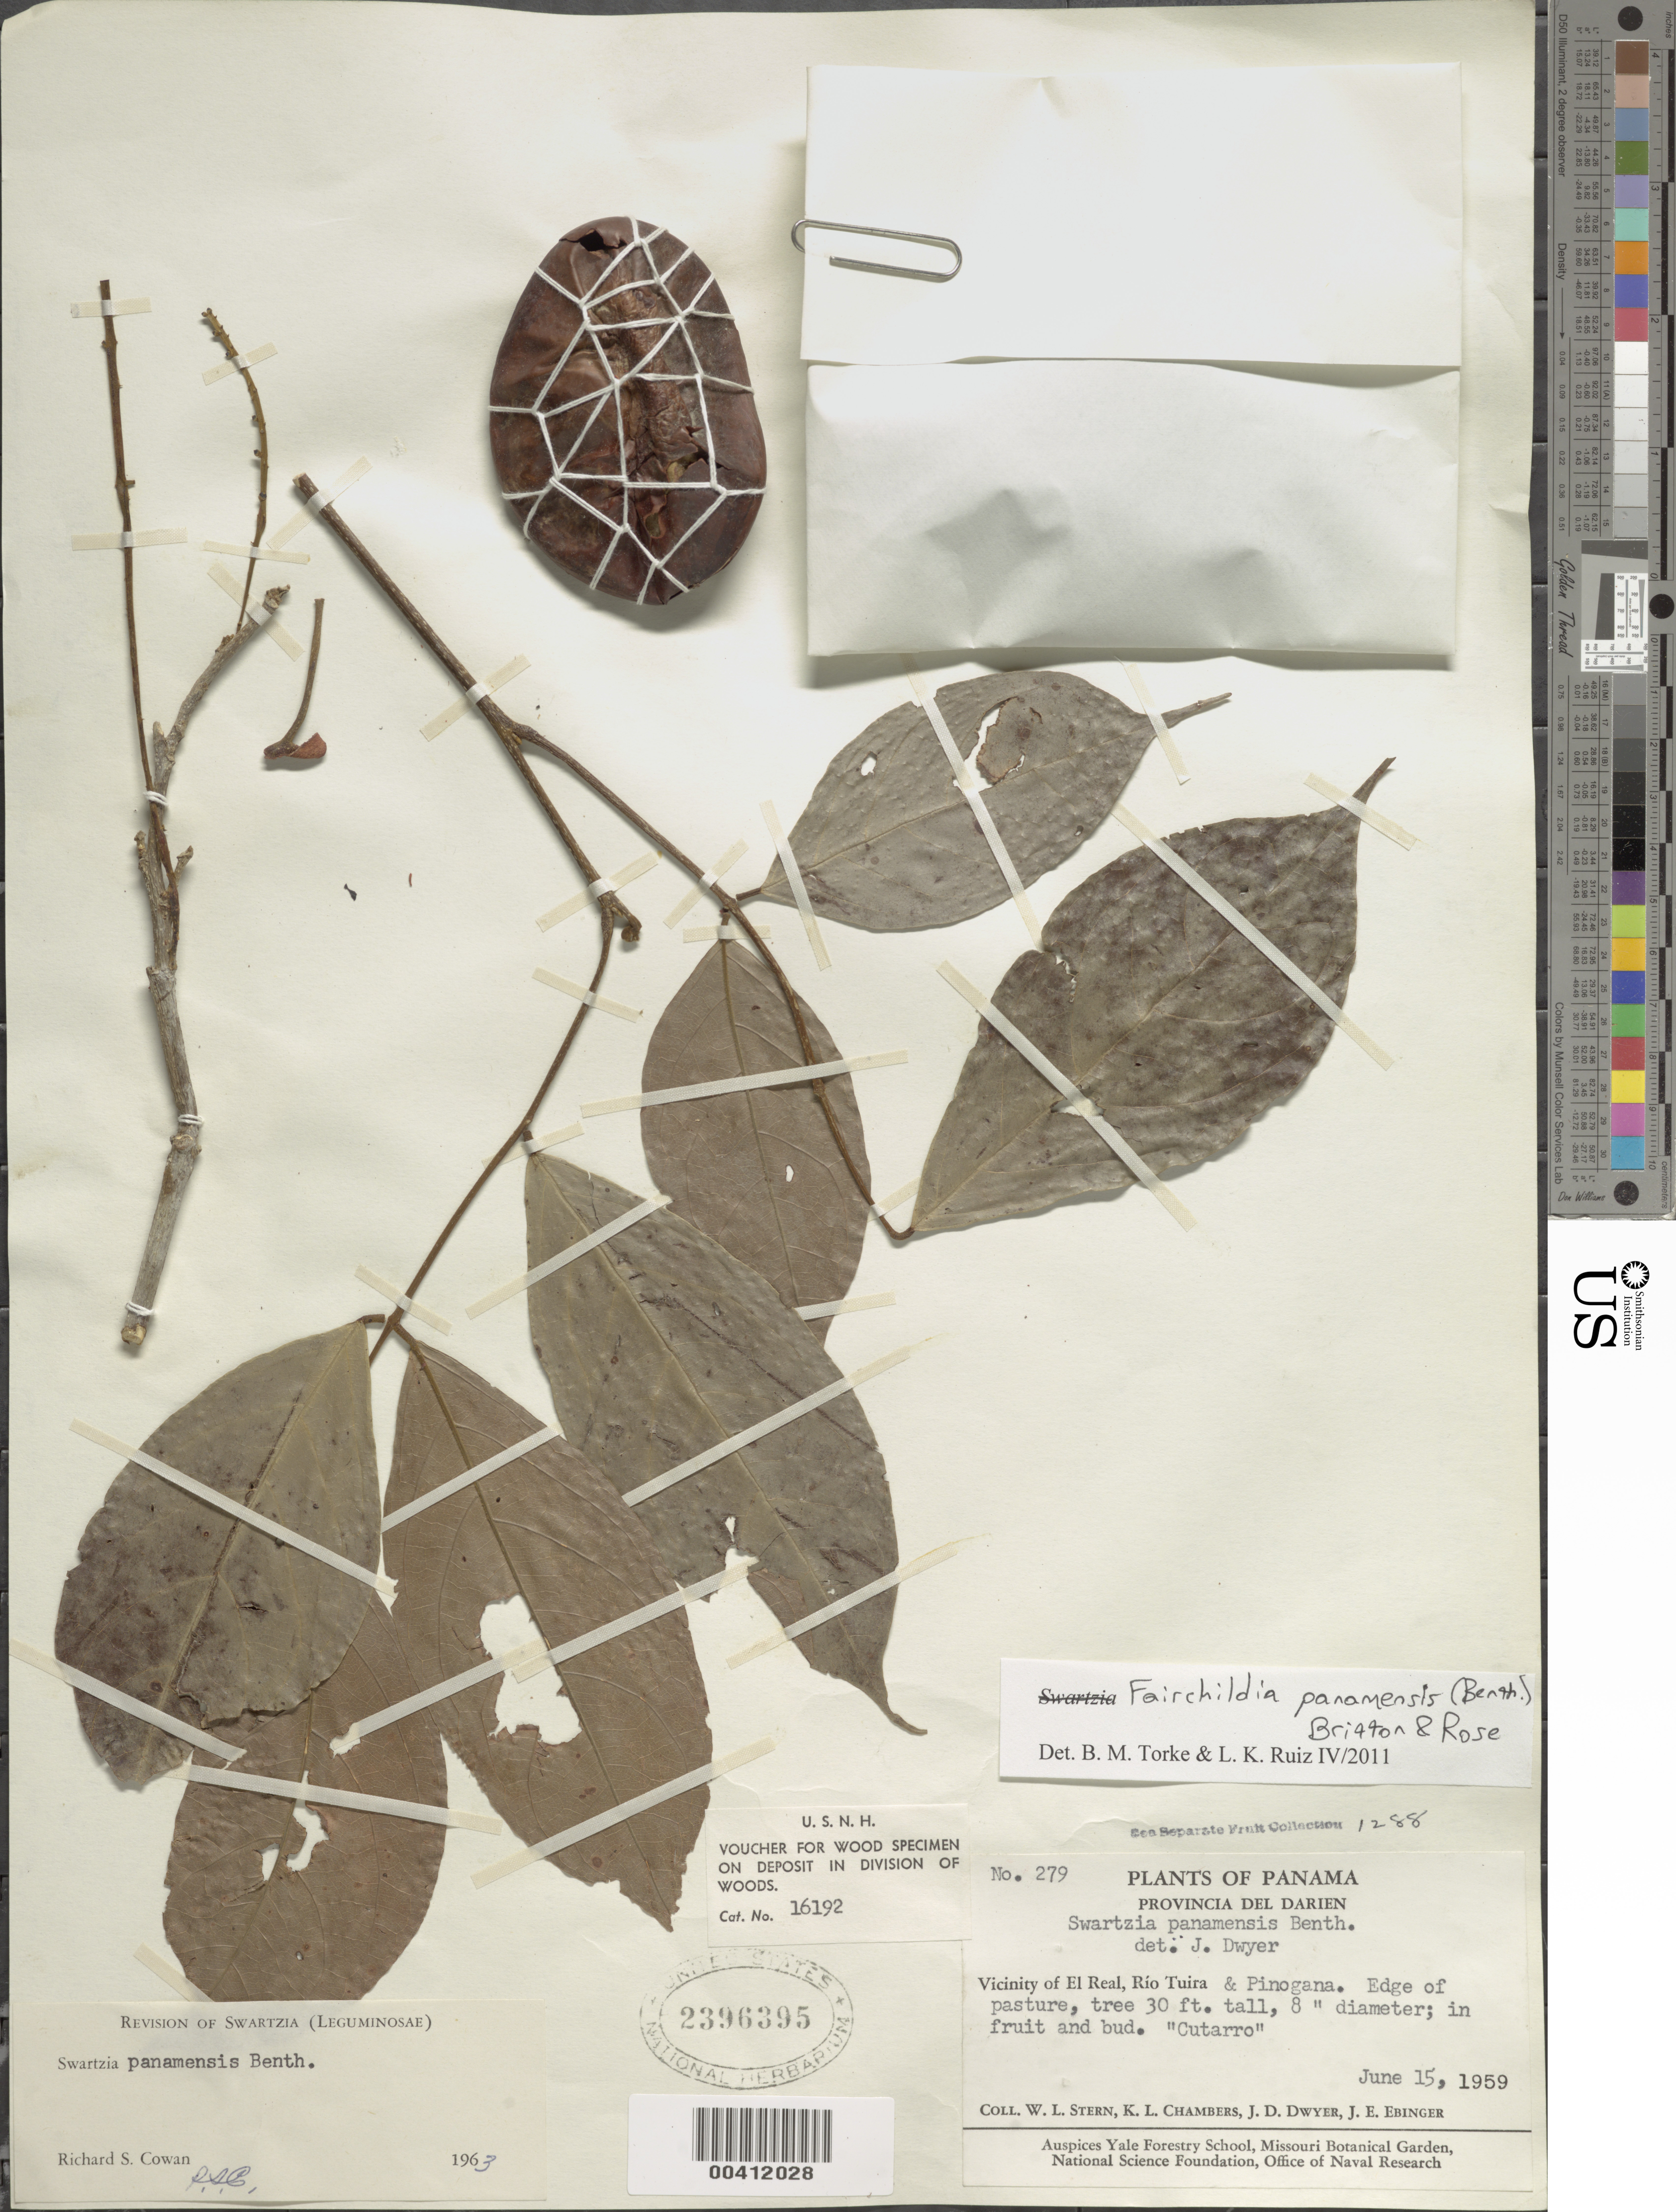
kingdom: Plantae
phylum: Tracheophyta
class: Magnoliopsida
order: Fabales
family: Fabaceae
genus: Fairchildia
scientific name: Fairchildia panamensis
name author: (Benth.) Britton & Rose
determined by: Torke, B. M.; Ruiz, L. K.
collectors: W. L. Stern, K. L. Chambers, J. D. Dwyer & J. Ebinger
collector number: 279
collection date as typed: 15 Jun 1959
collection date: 1959-06-15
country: Panama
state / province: Darién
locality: Vicinity of el Real, Rio Tuna & Pinogana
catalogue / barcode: US 2396395